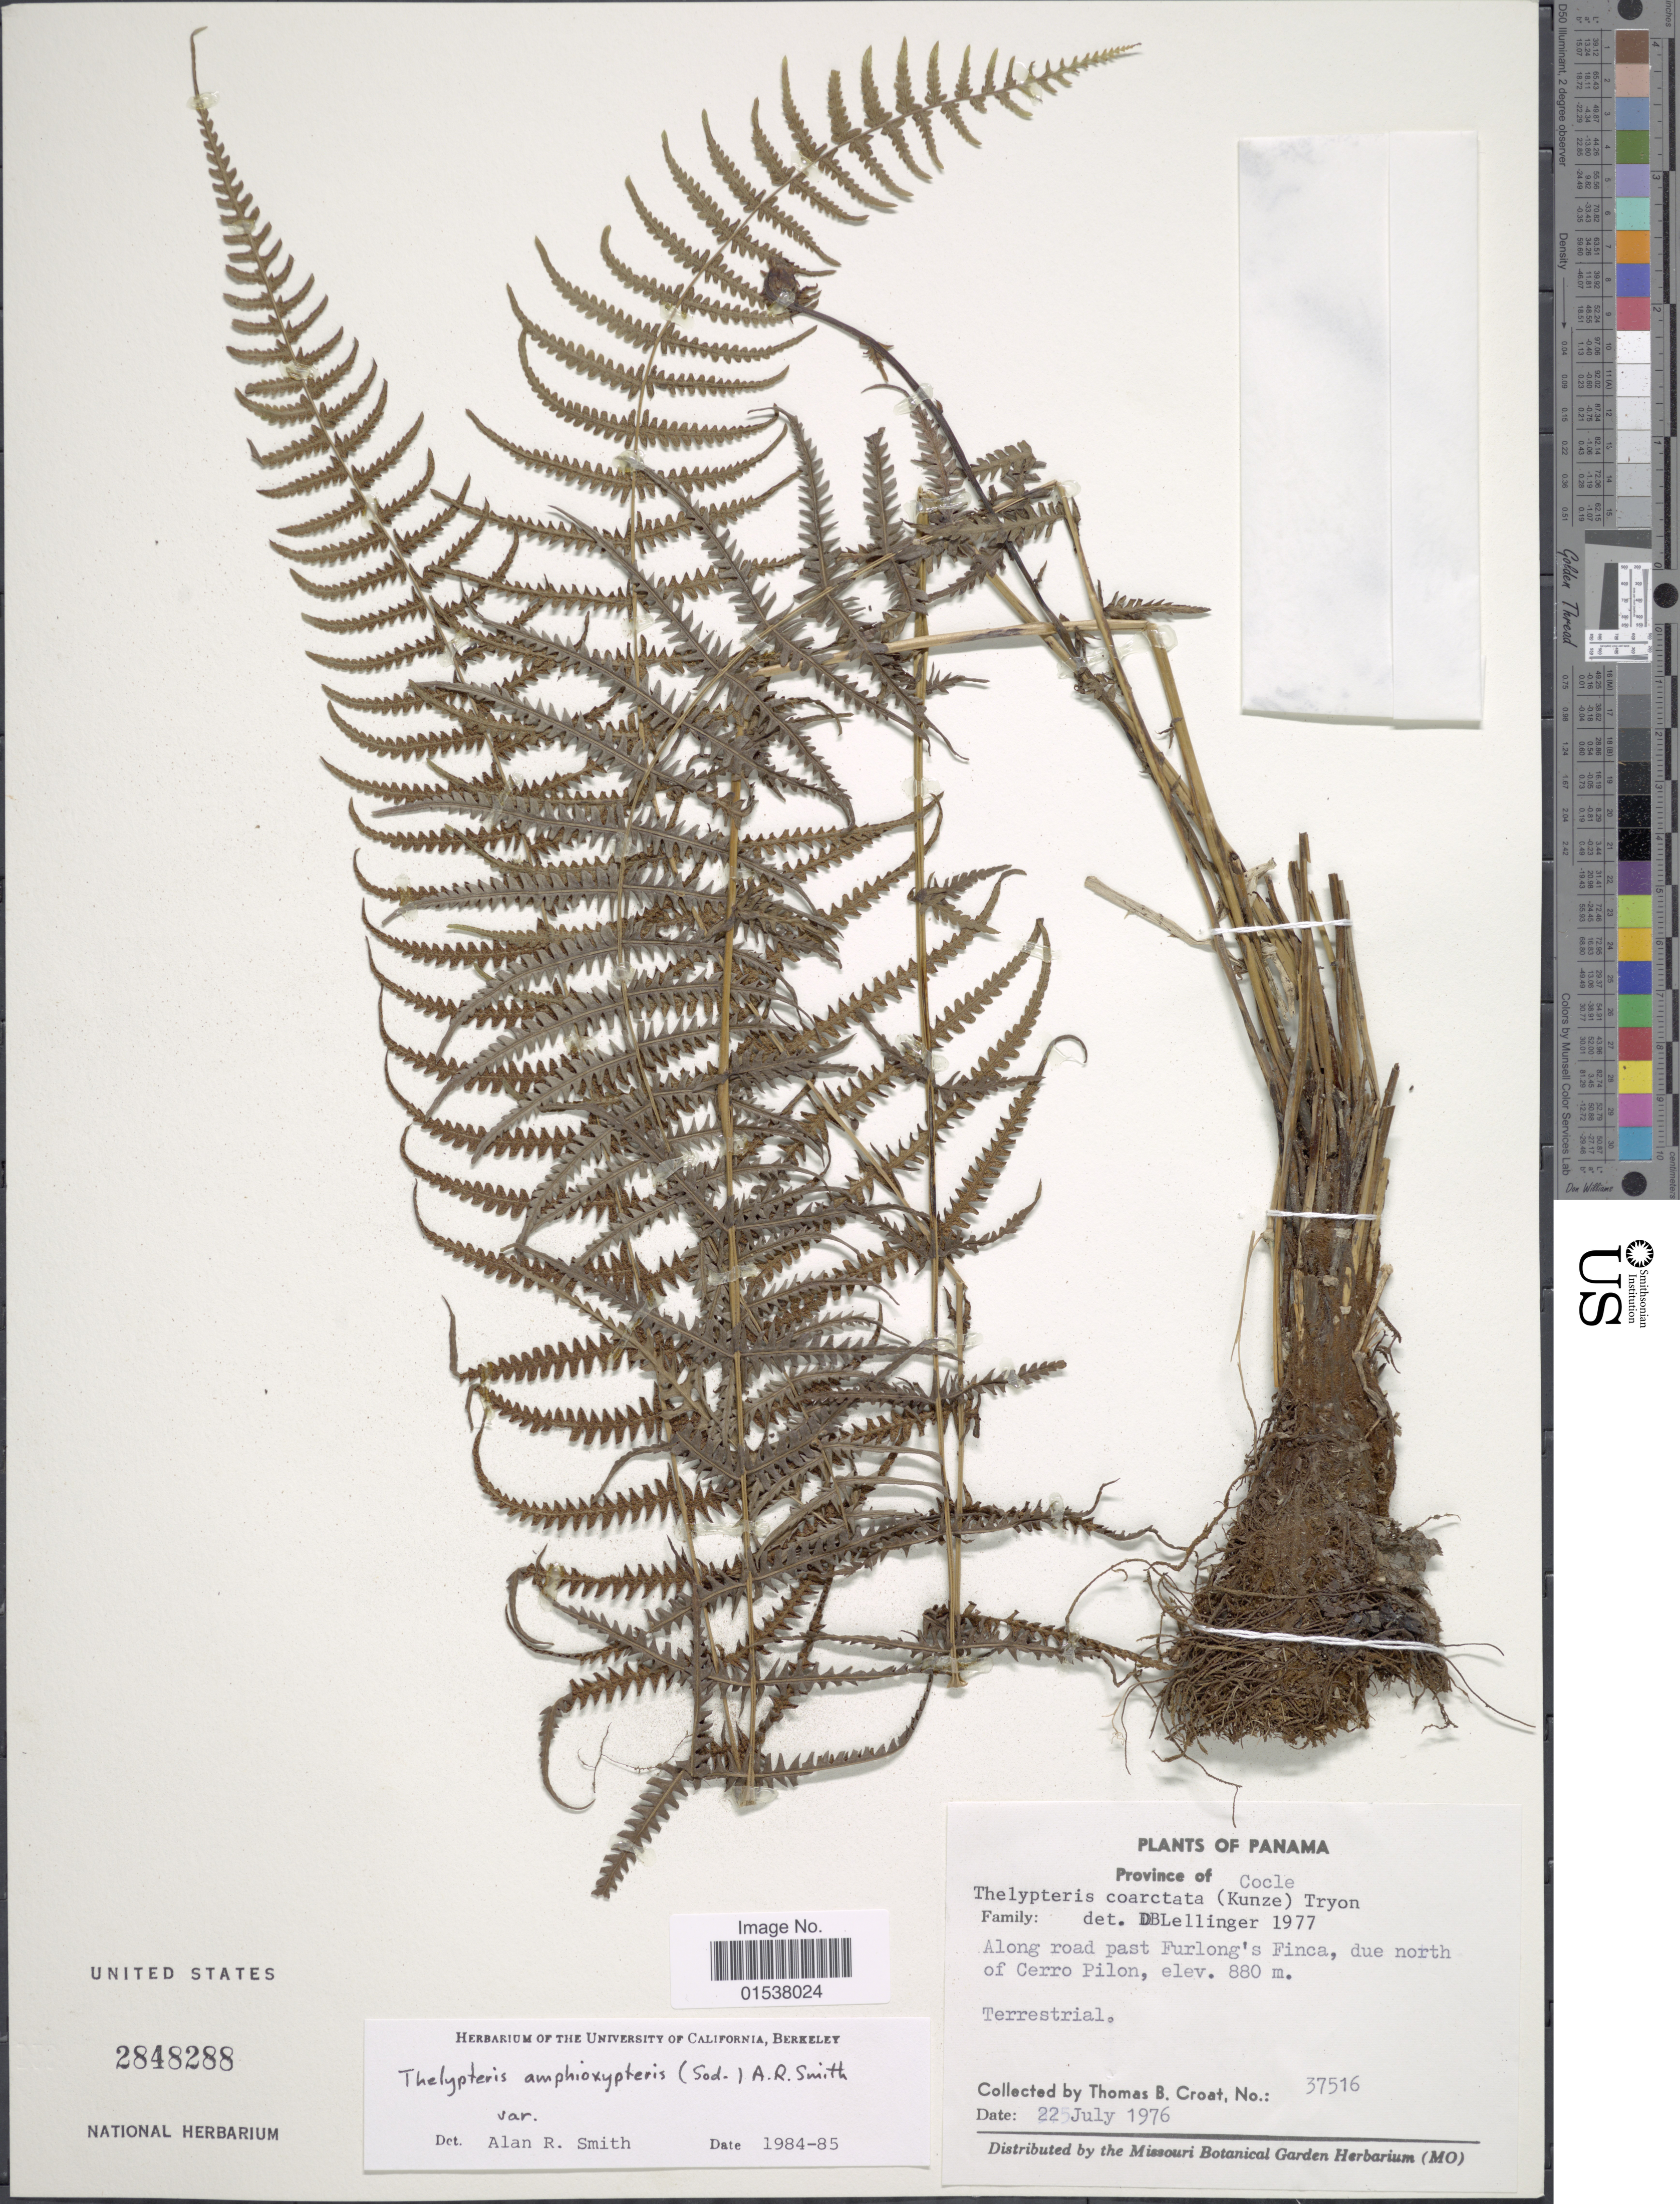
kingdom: Plantae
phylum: Tracheophyta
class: Polypodiopsida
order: Polypodiales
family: Thelypteridaceae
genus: Amauropelta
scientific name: Amauropelta amphioxypteris (Sodiro) comb. nov., ined. 2015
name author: (Sodiro)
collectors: T. B. Croat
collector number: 37516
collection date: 1976-07-22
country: Panama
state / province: Coclé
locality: Province of Cocle, along road past Furlong's Finca, due north of Cerro Pilon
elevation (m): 880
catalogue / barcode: US 2848288